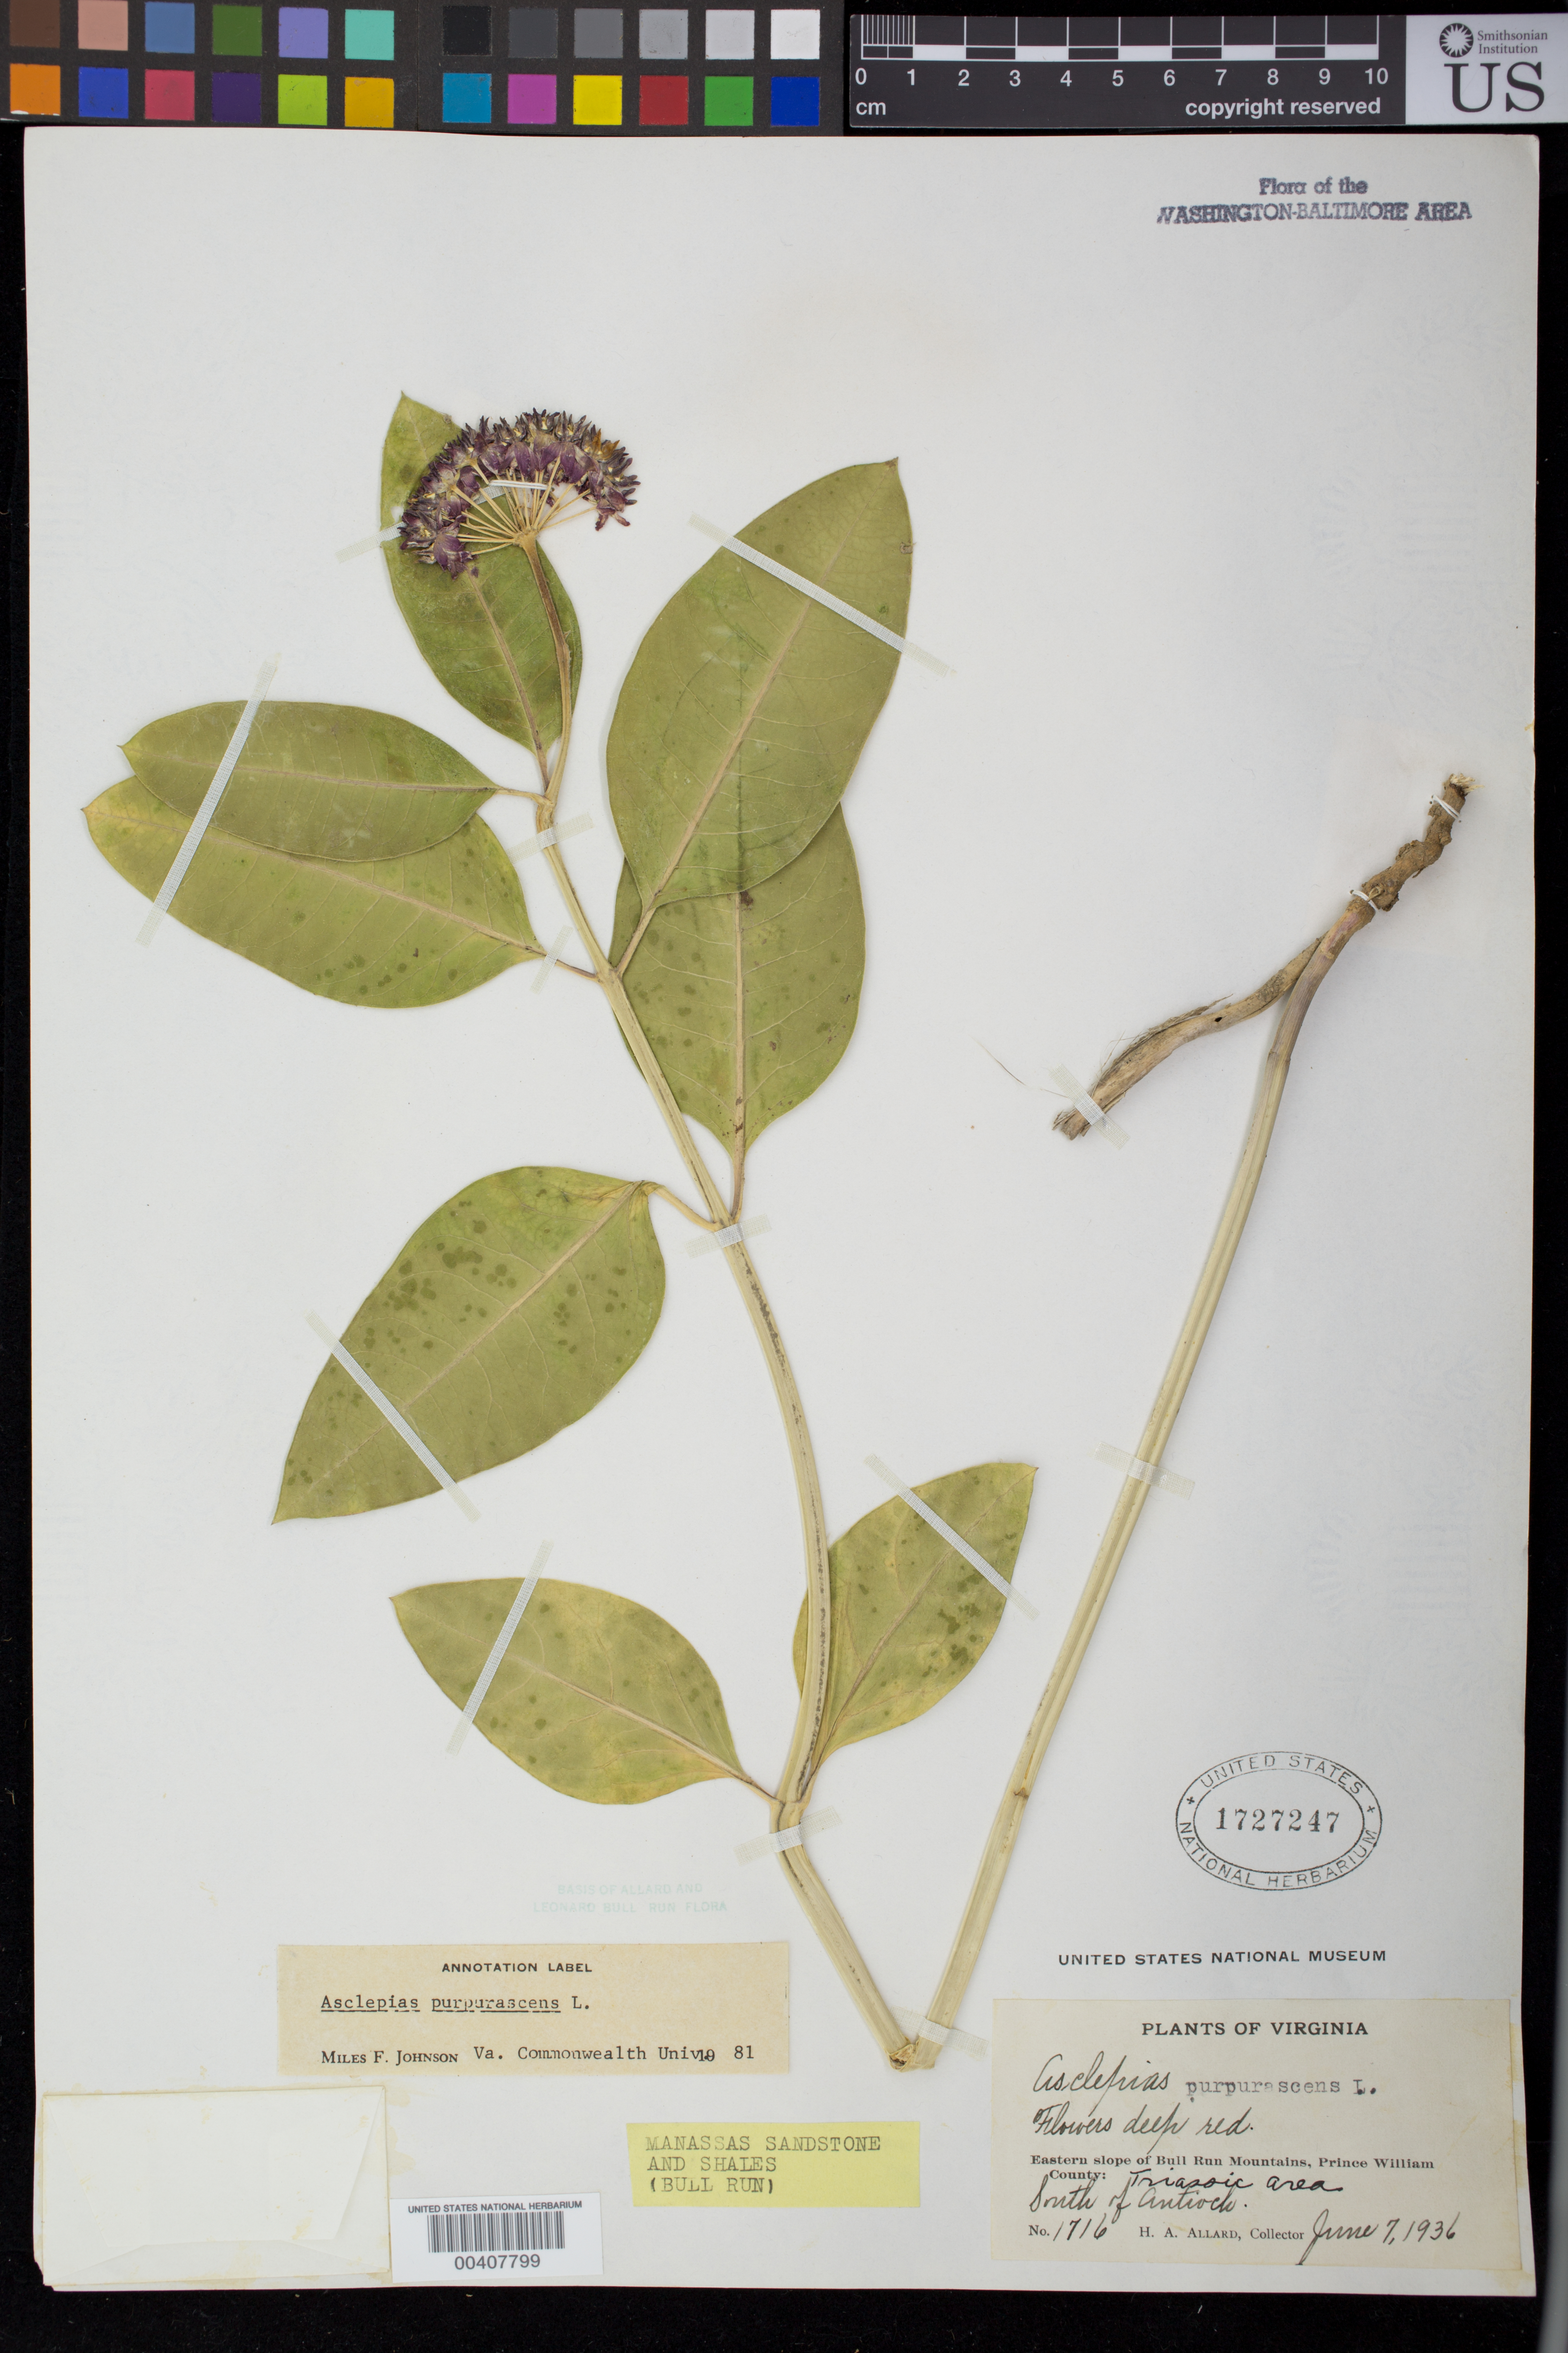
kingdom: Plantae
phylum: Tracheophyta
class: Magnoliopsida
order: Gentianales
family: Apocynaceae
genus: Asclepias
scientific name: Asclepias purpurascens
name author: L.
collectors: H. A. Allard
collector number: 1716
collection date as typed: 07 Jun 1936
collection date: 1936-06-07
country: United States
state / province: Virginia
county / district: Prince William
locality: South of Antioch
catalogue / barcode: US 1727247